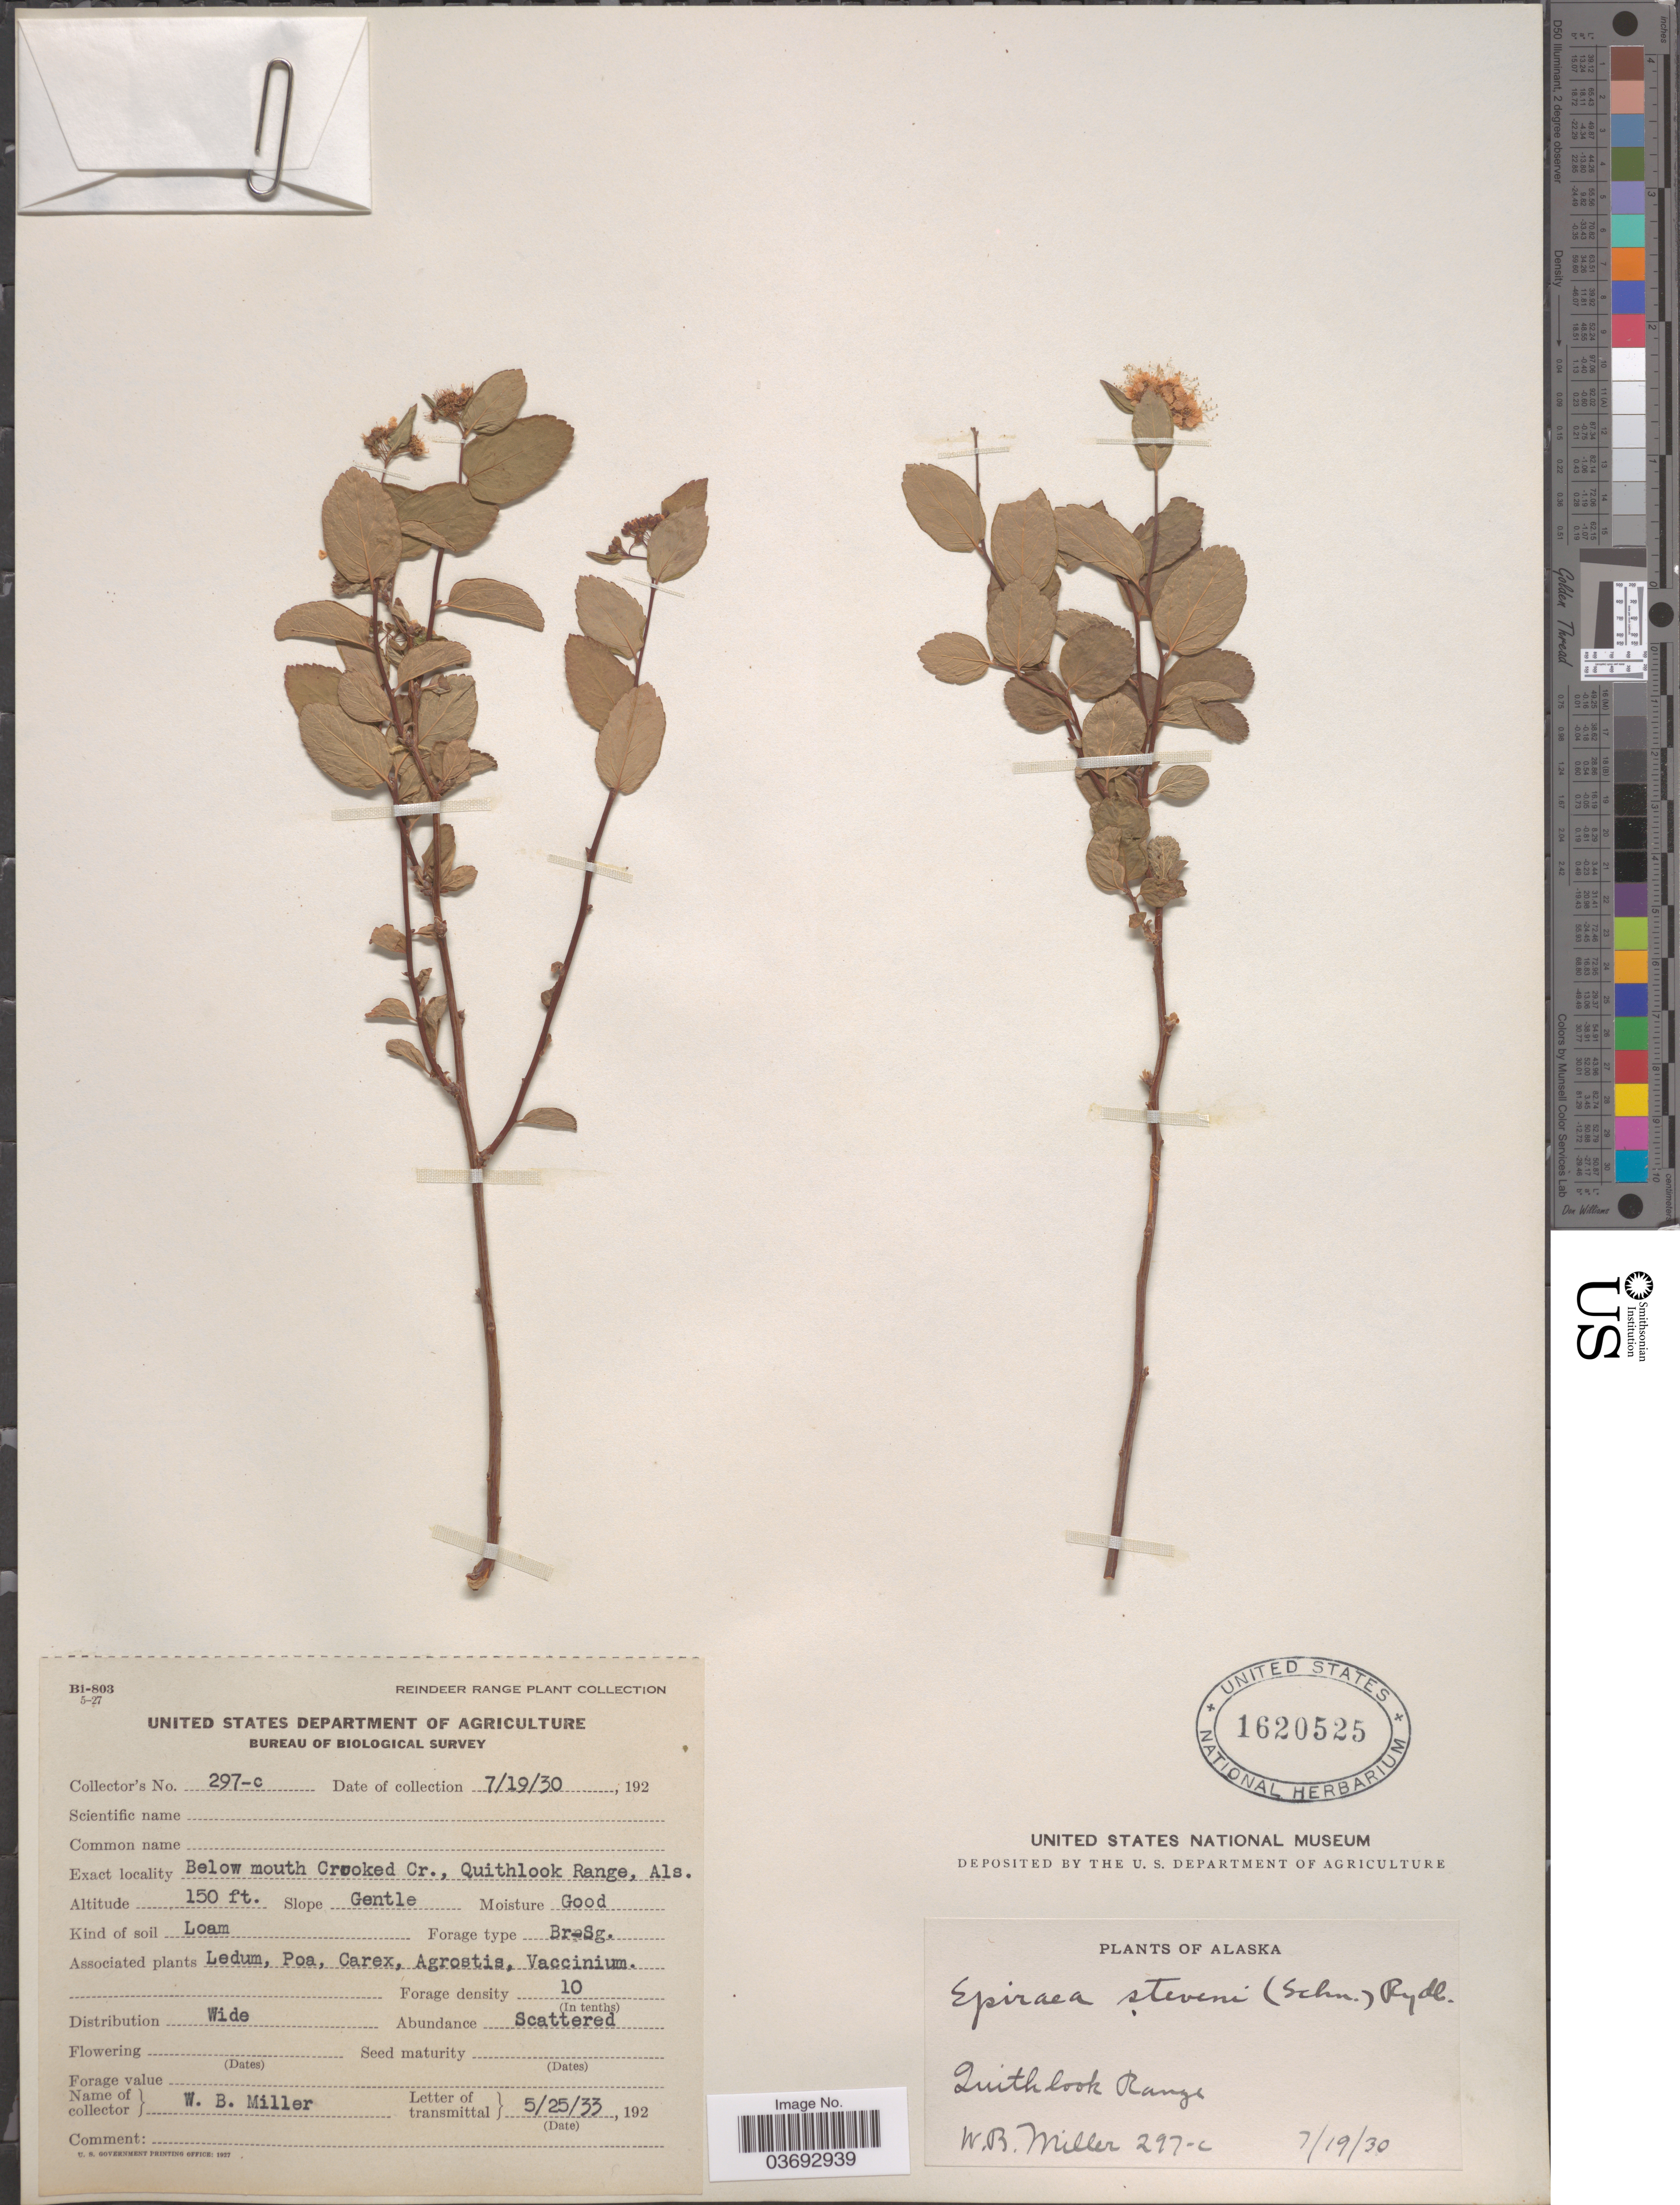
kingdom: Plantae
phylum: Tracheophyta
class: Magnoliopsida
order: Rosales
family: Rosaceae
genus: Spiraea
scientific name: Spiraea stevenii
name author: (C.K. Schneid.) Rydb.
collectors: W. Miller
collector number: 297-c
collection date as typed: Transcribed d/m/y: 19/7/30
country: United States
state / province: Alaska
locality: Below mouth Crooked Cr., Quithlook Range.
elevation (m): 46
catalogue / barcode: US 1620525